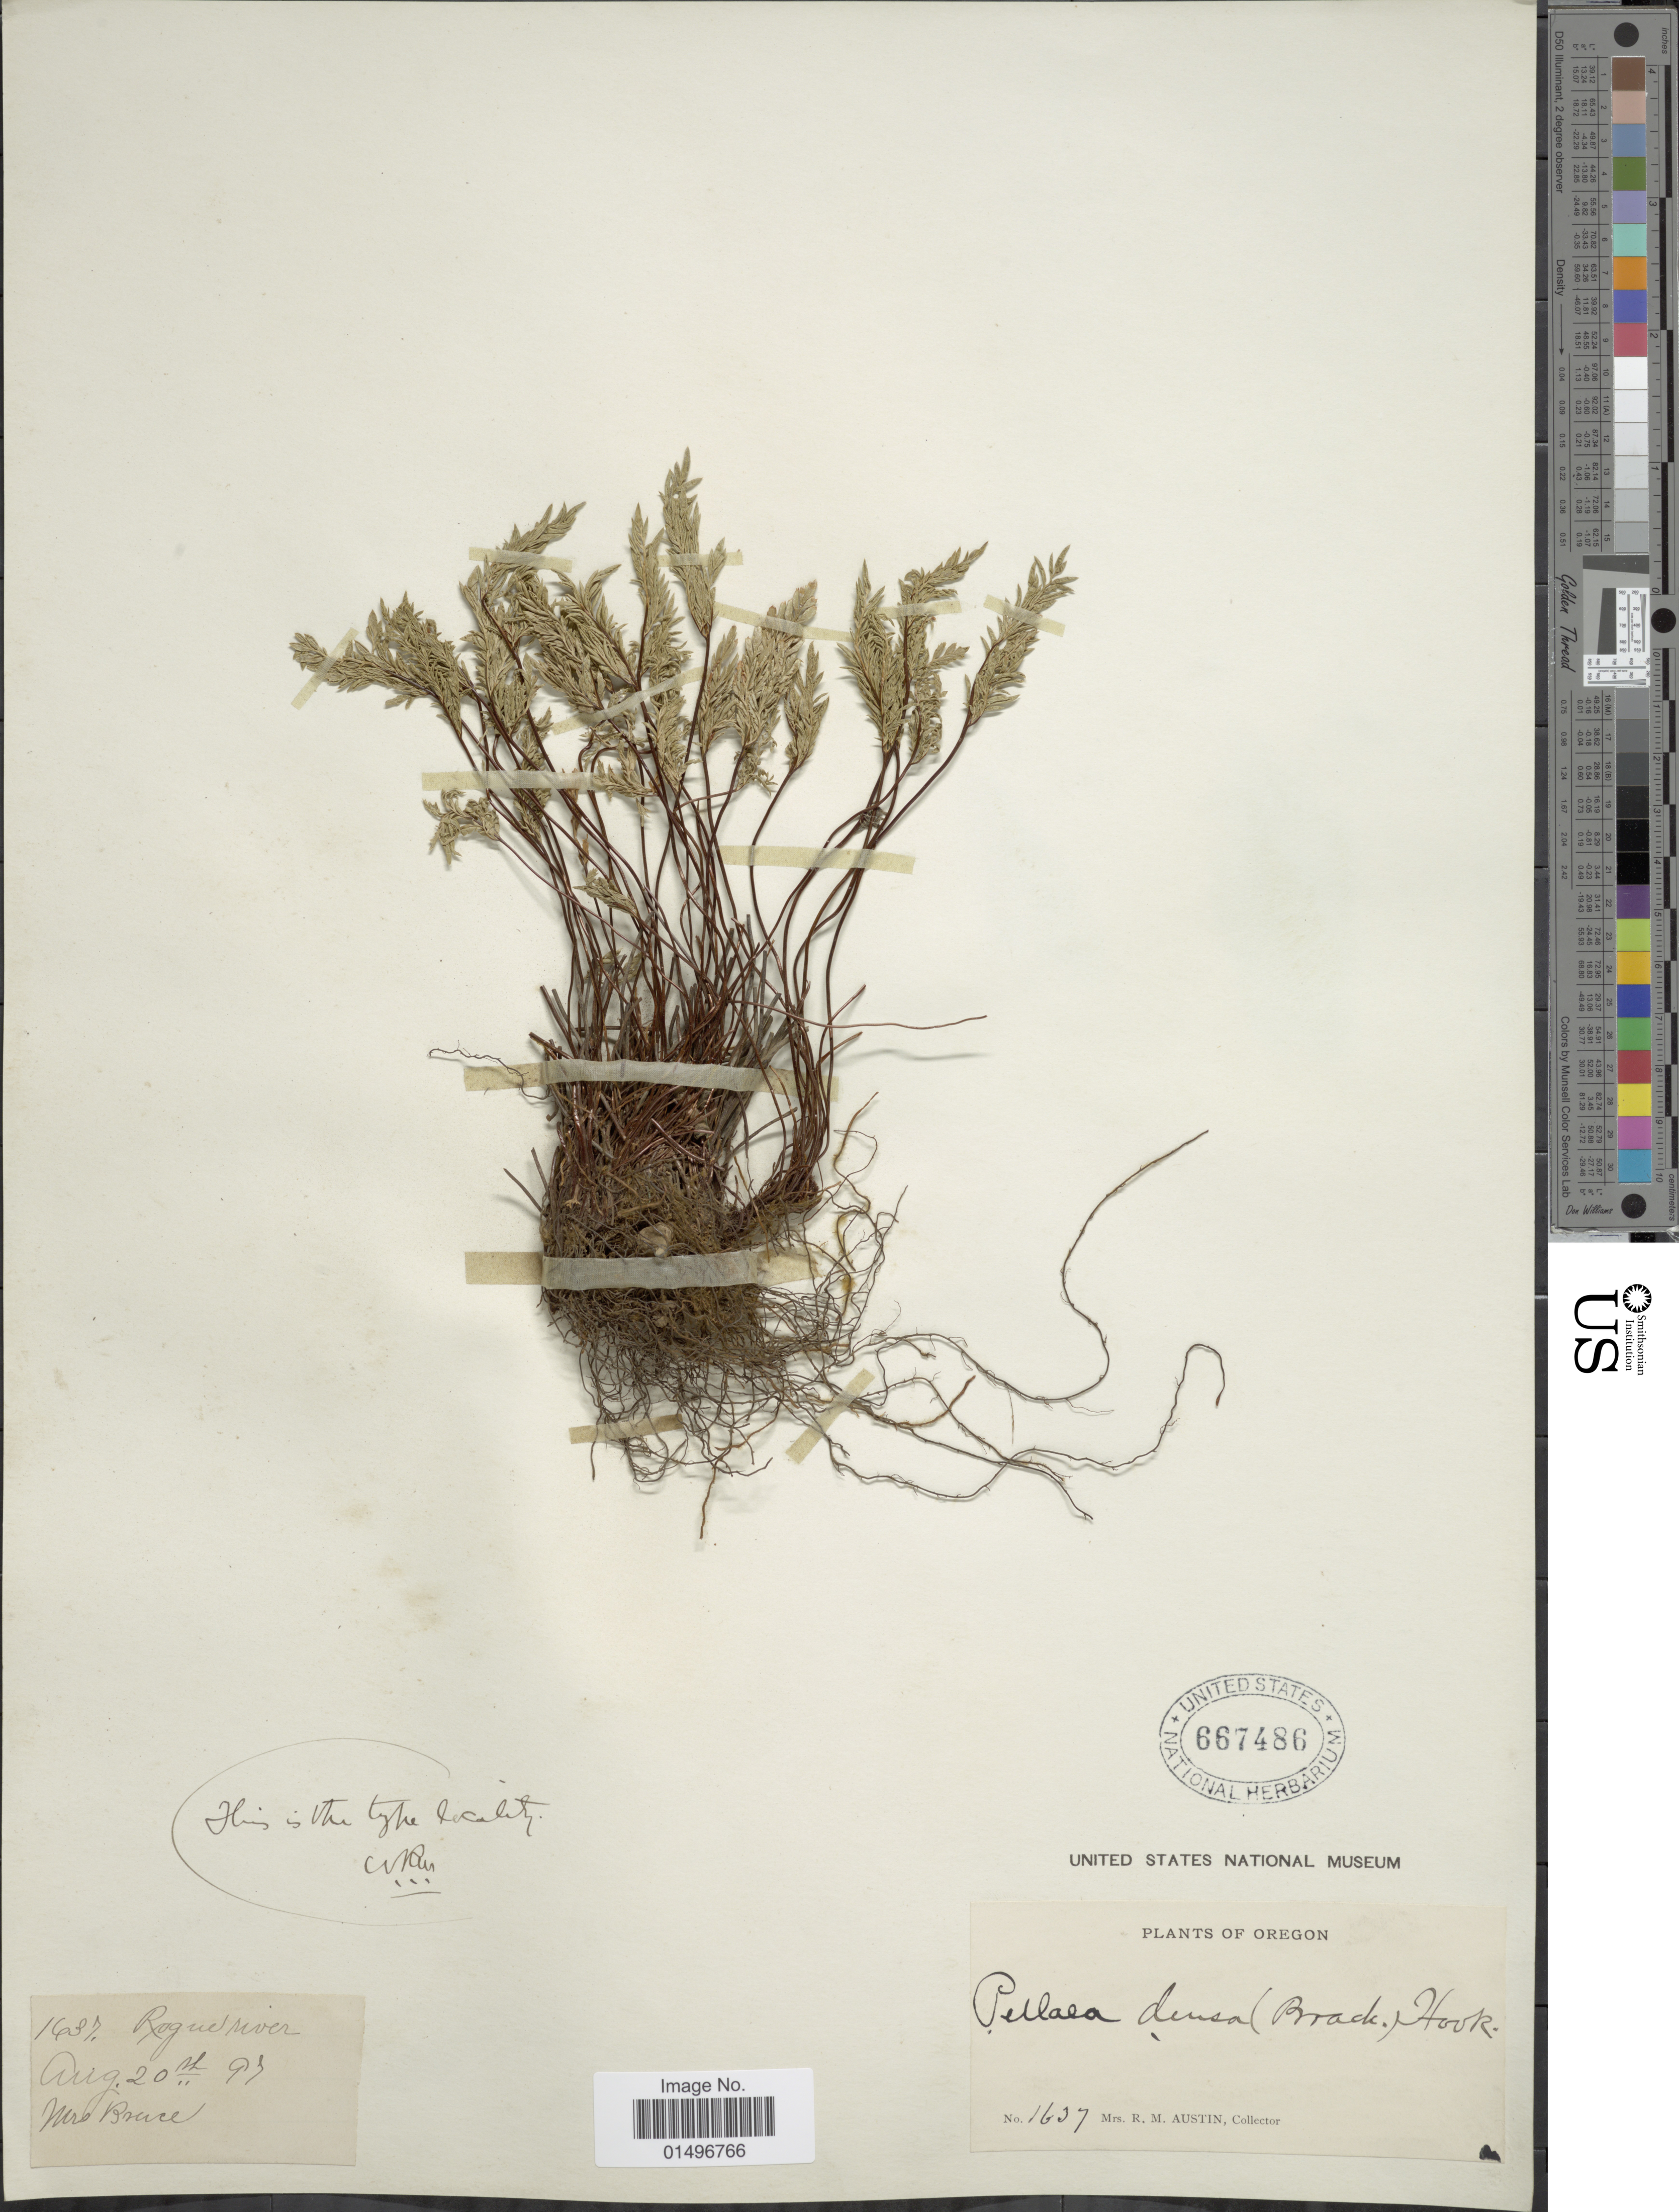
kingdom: Plantae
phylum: Tracheophyta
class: Polypodiopsida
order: Polypodiales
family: Pteridaceae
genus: Aspidotis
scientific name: Aspidotis densa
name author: (Brack.) Lellinger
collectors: R. Austin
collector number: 1637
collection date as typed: Transcribed d/m/y: 20/8/97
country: United States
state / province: Oregon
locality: Oregon, Rogue River.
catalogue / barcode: US 667486